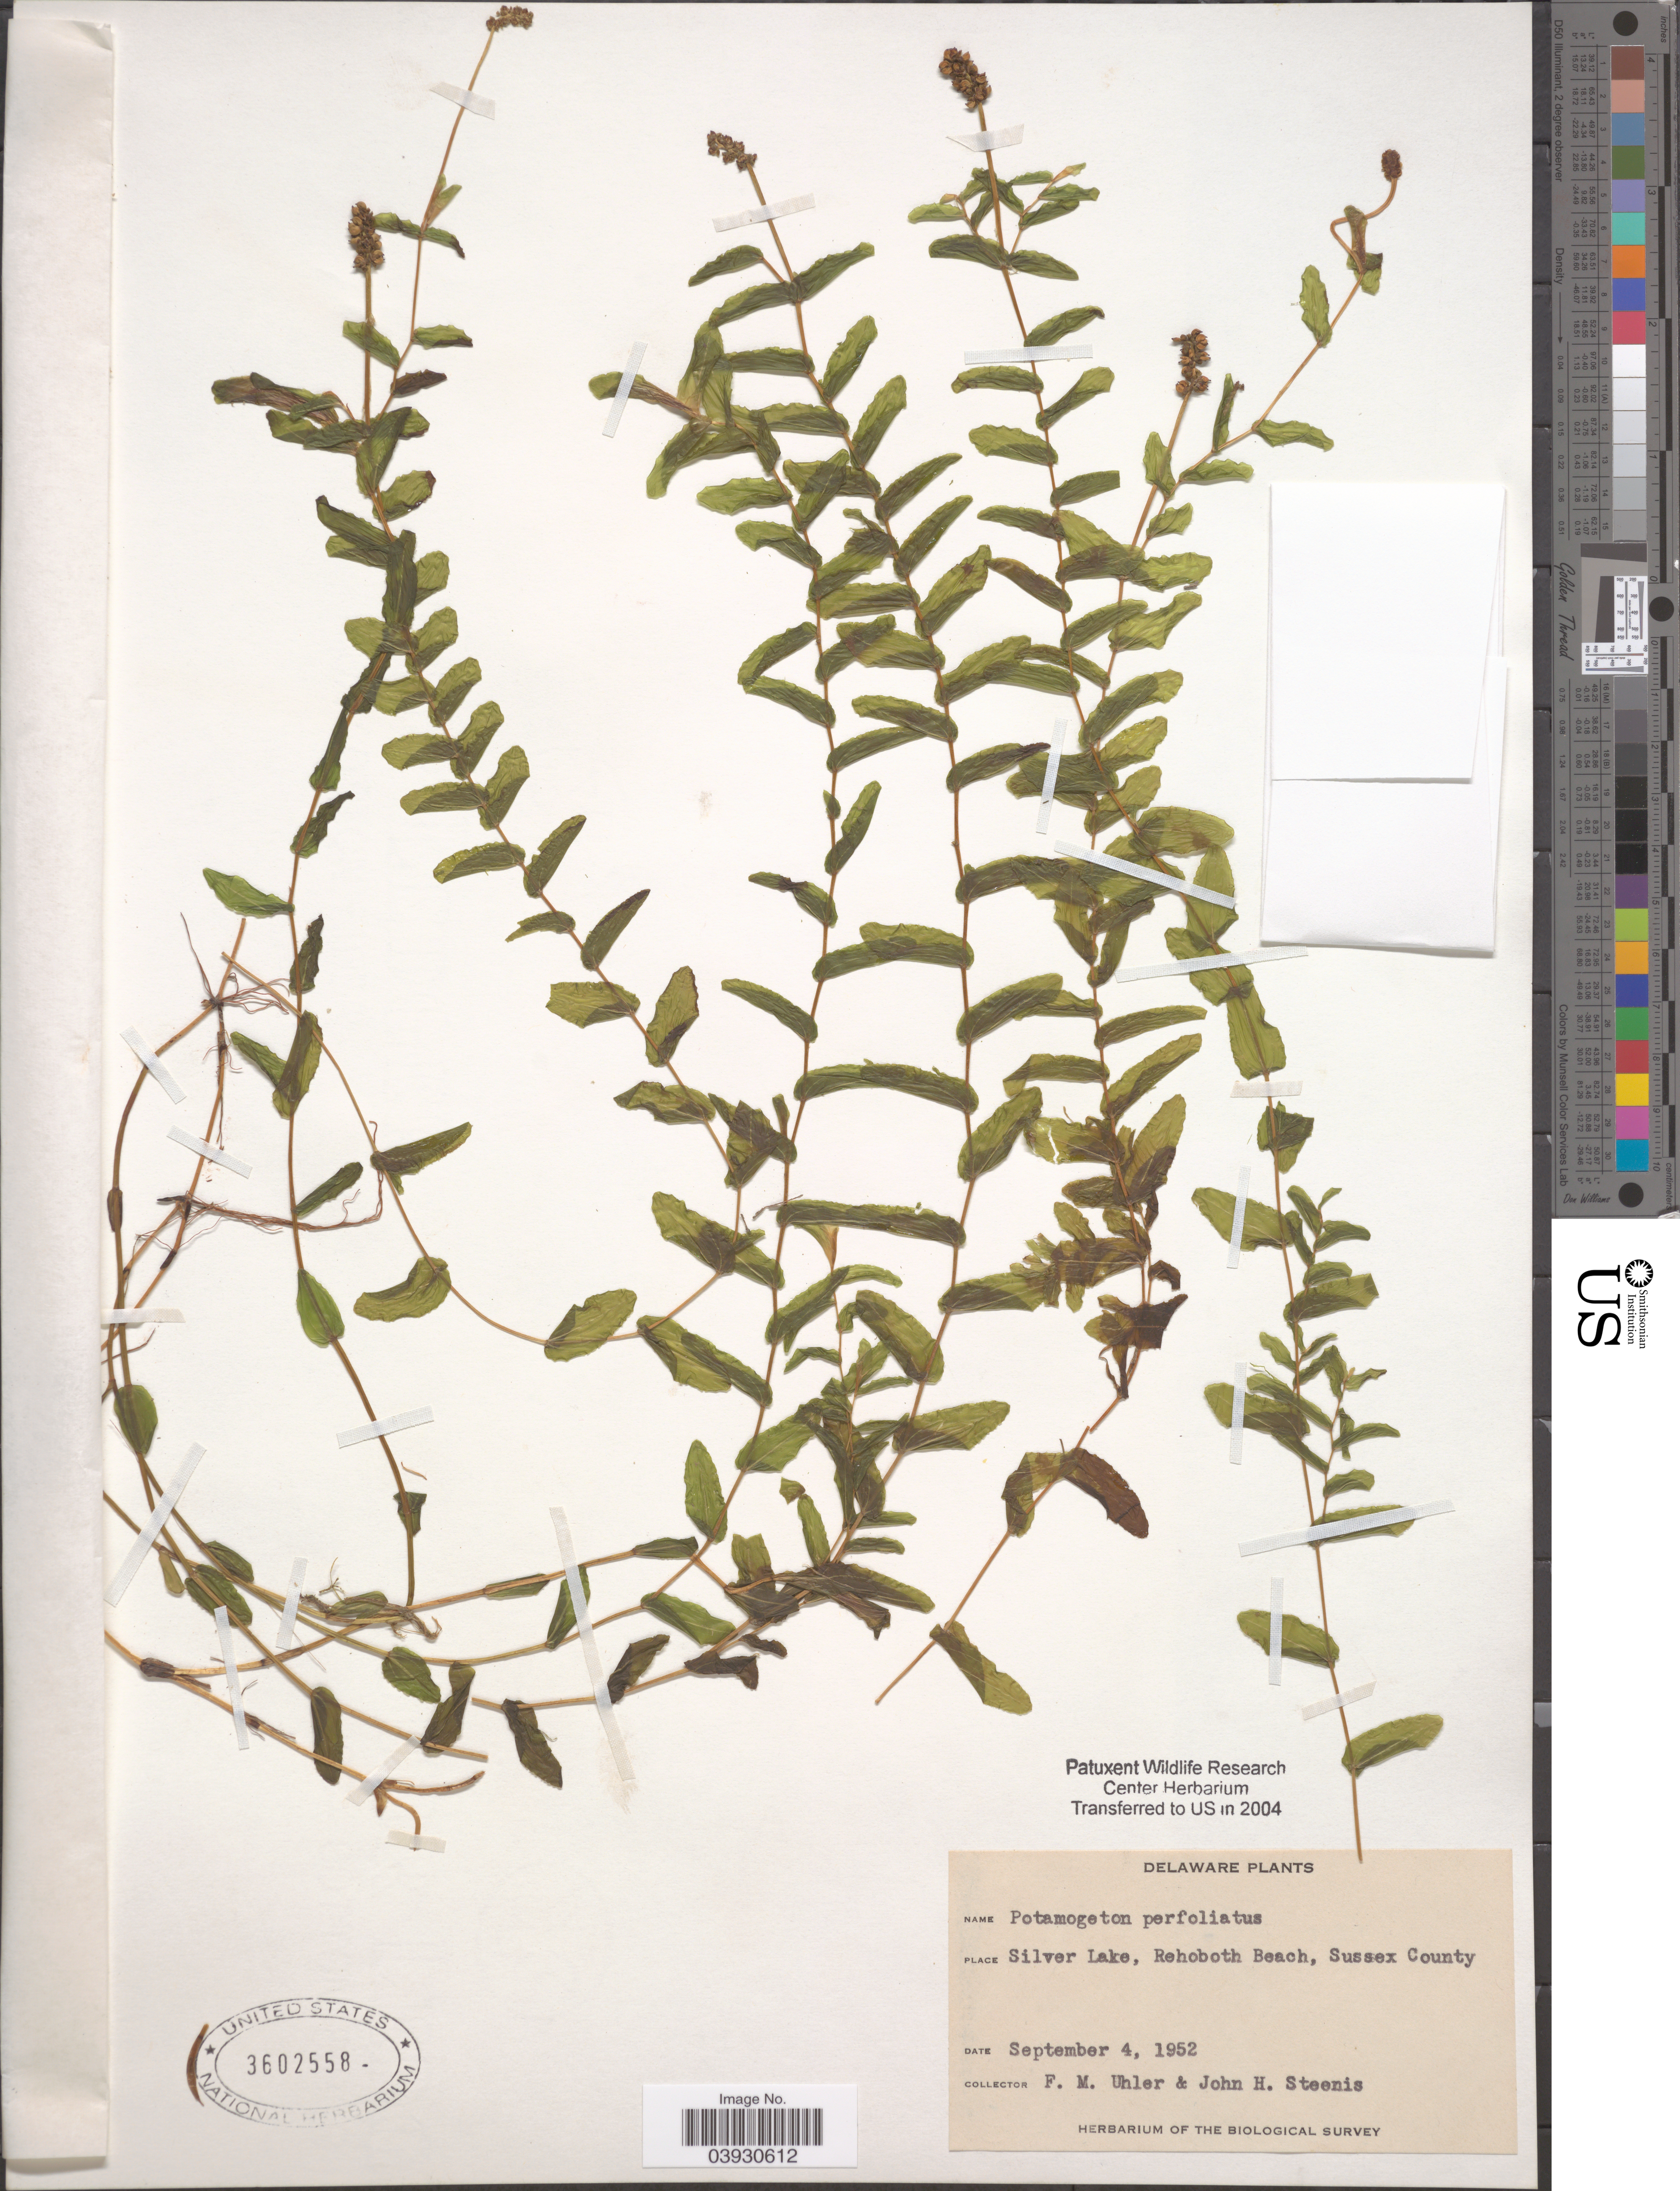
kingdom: Plantae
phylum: Tracheophyta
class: Liliopsida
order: Alismatales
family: Potamogetonaceae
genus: Potamogeton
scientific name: Potamogeton perfoliatus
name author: L.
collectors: F. M. Uhler & J. H. Steenis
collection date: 1952-09-04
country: United States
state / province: Delaware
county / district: Sussex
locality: Silver Lake, Rehoboth Beach, Sussex County.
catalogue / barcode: US 3602558